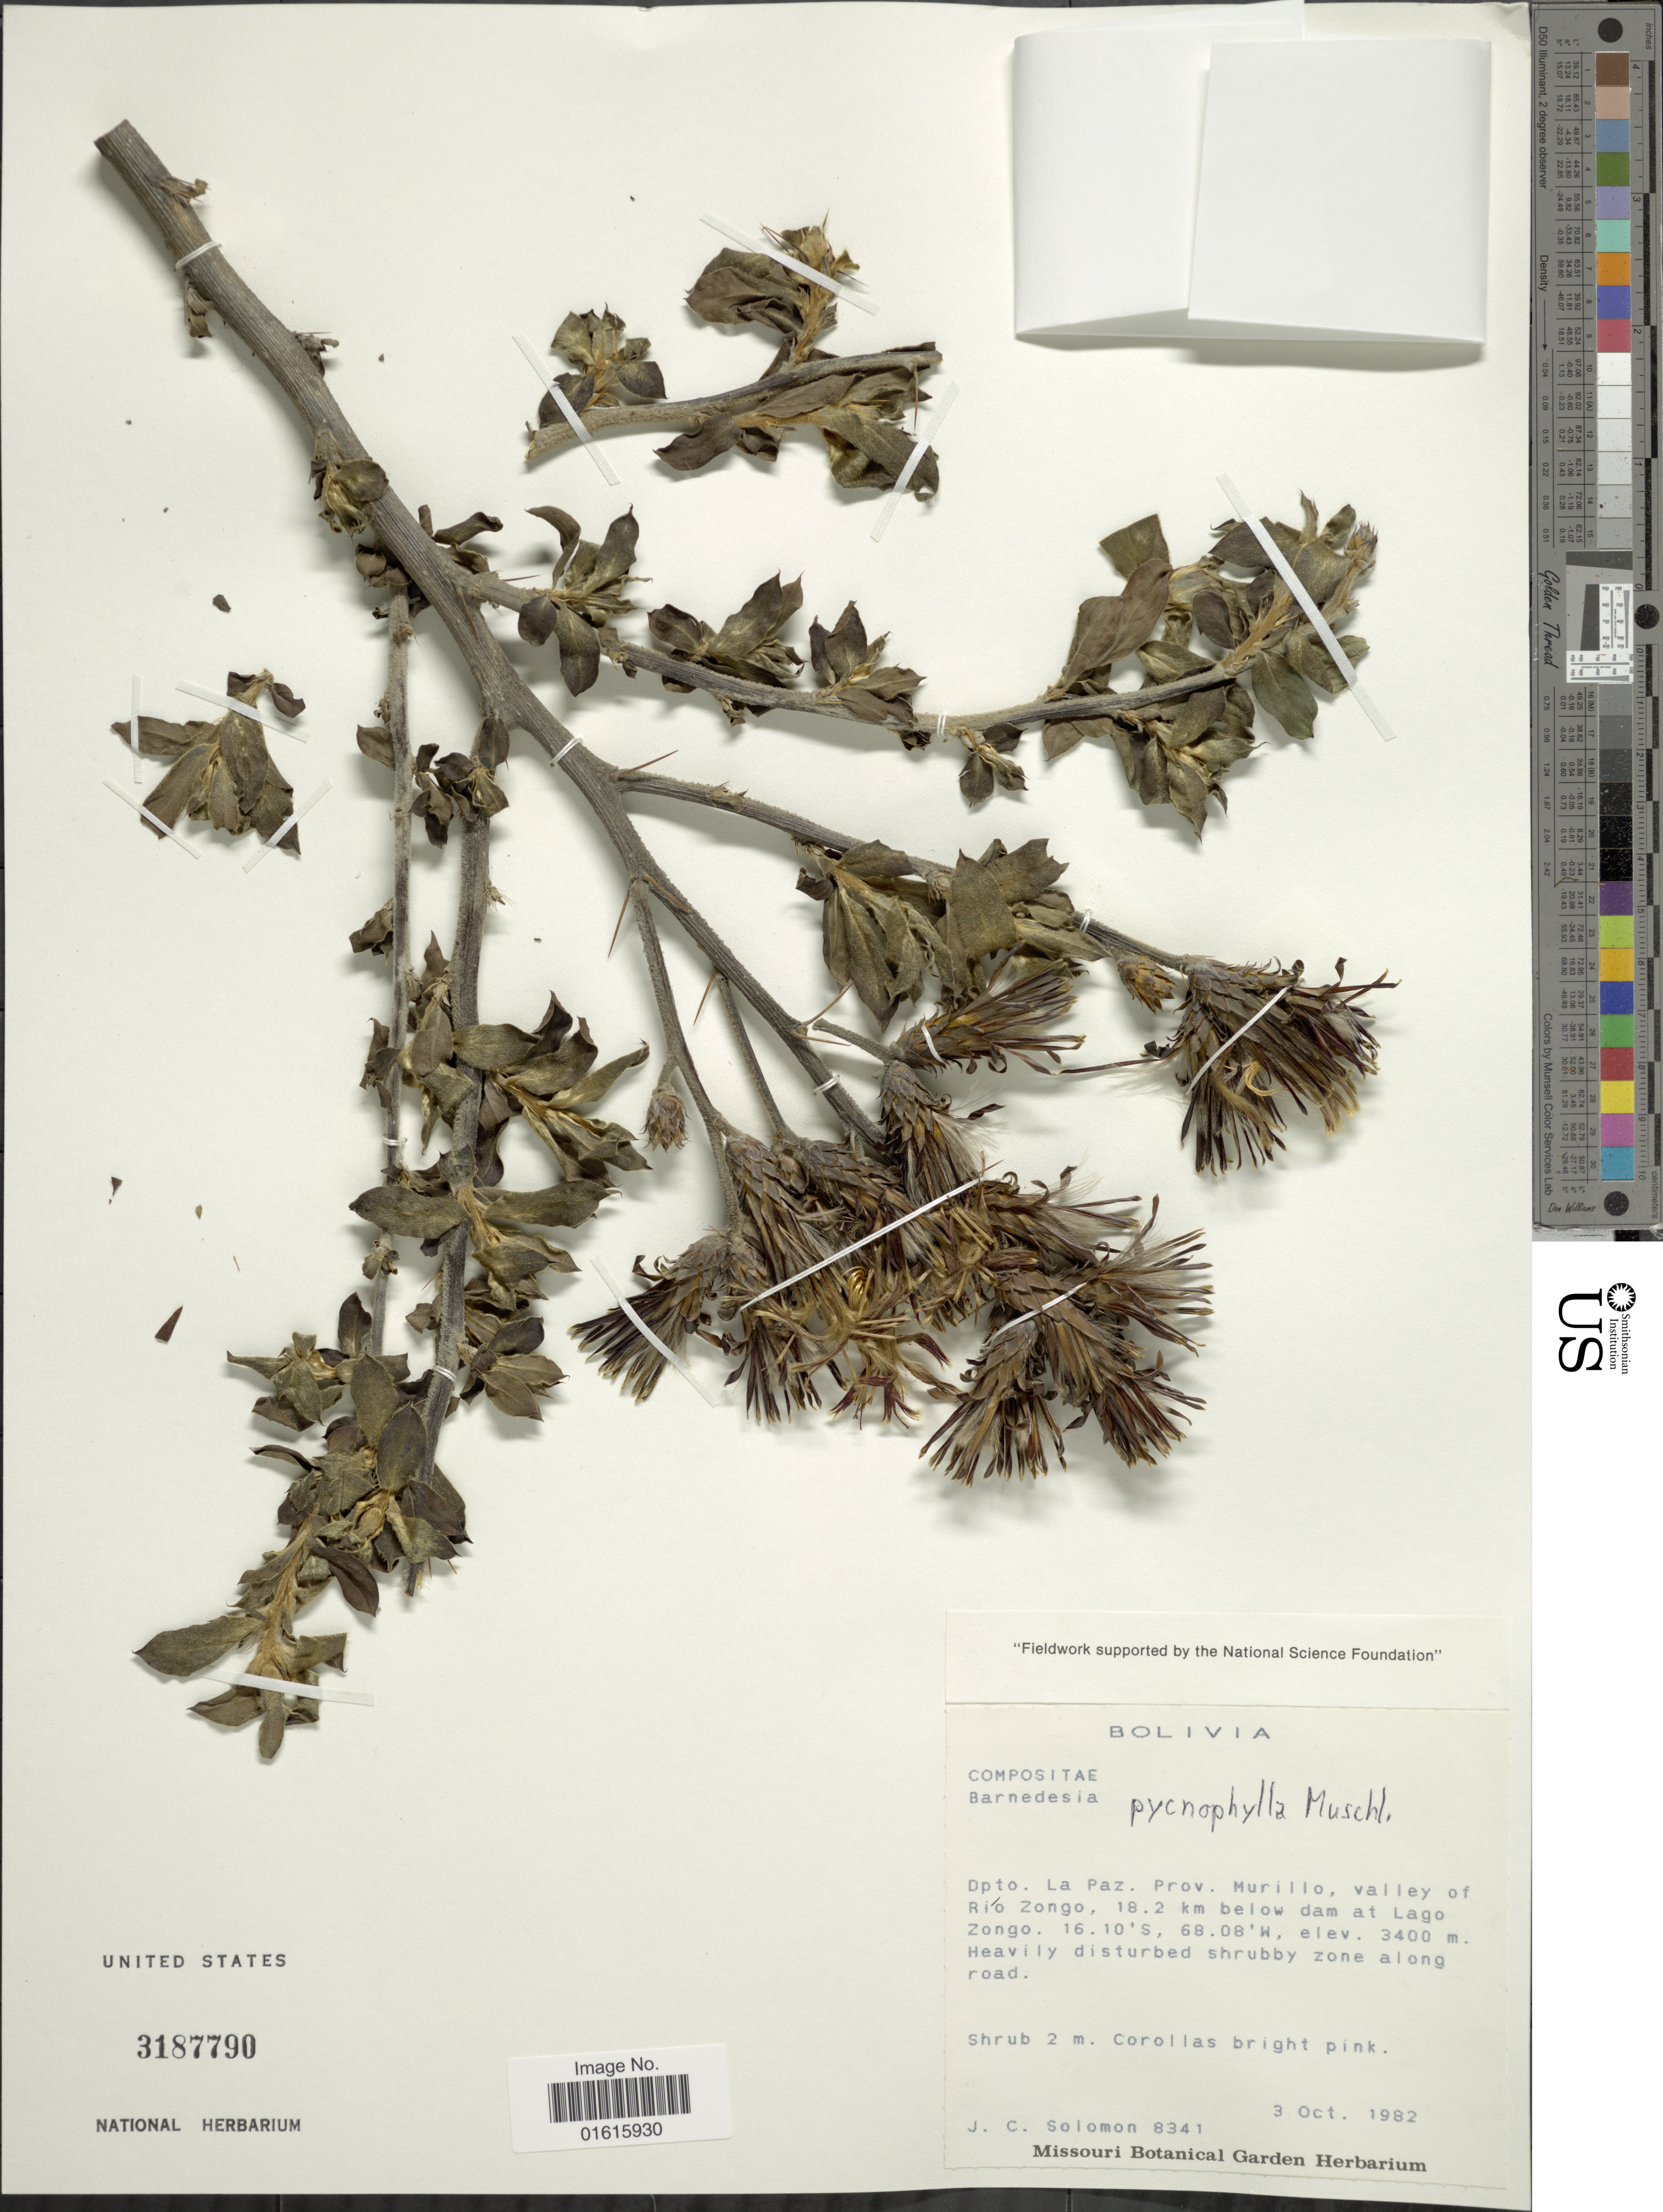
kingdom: Plantae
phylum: Tracheophyta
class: Magnoliopsida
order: Asterales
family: Asteraceae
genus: Barnadesia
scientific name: Barnadesia pycnophylla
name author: Muschl.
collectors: J. C. Solomon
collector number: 8341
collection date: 1982-10-03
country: Bolivia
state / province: La Paz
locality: Prov. Murillo, valley of Rio Zongo, 18.2 km below dam at Lago Zongo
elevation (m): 3400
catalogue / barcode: US 3187790